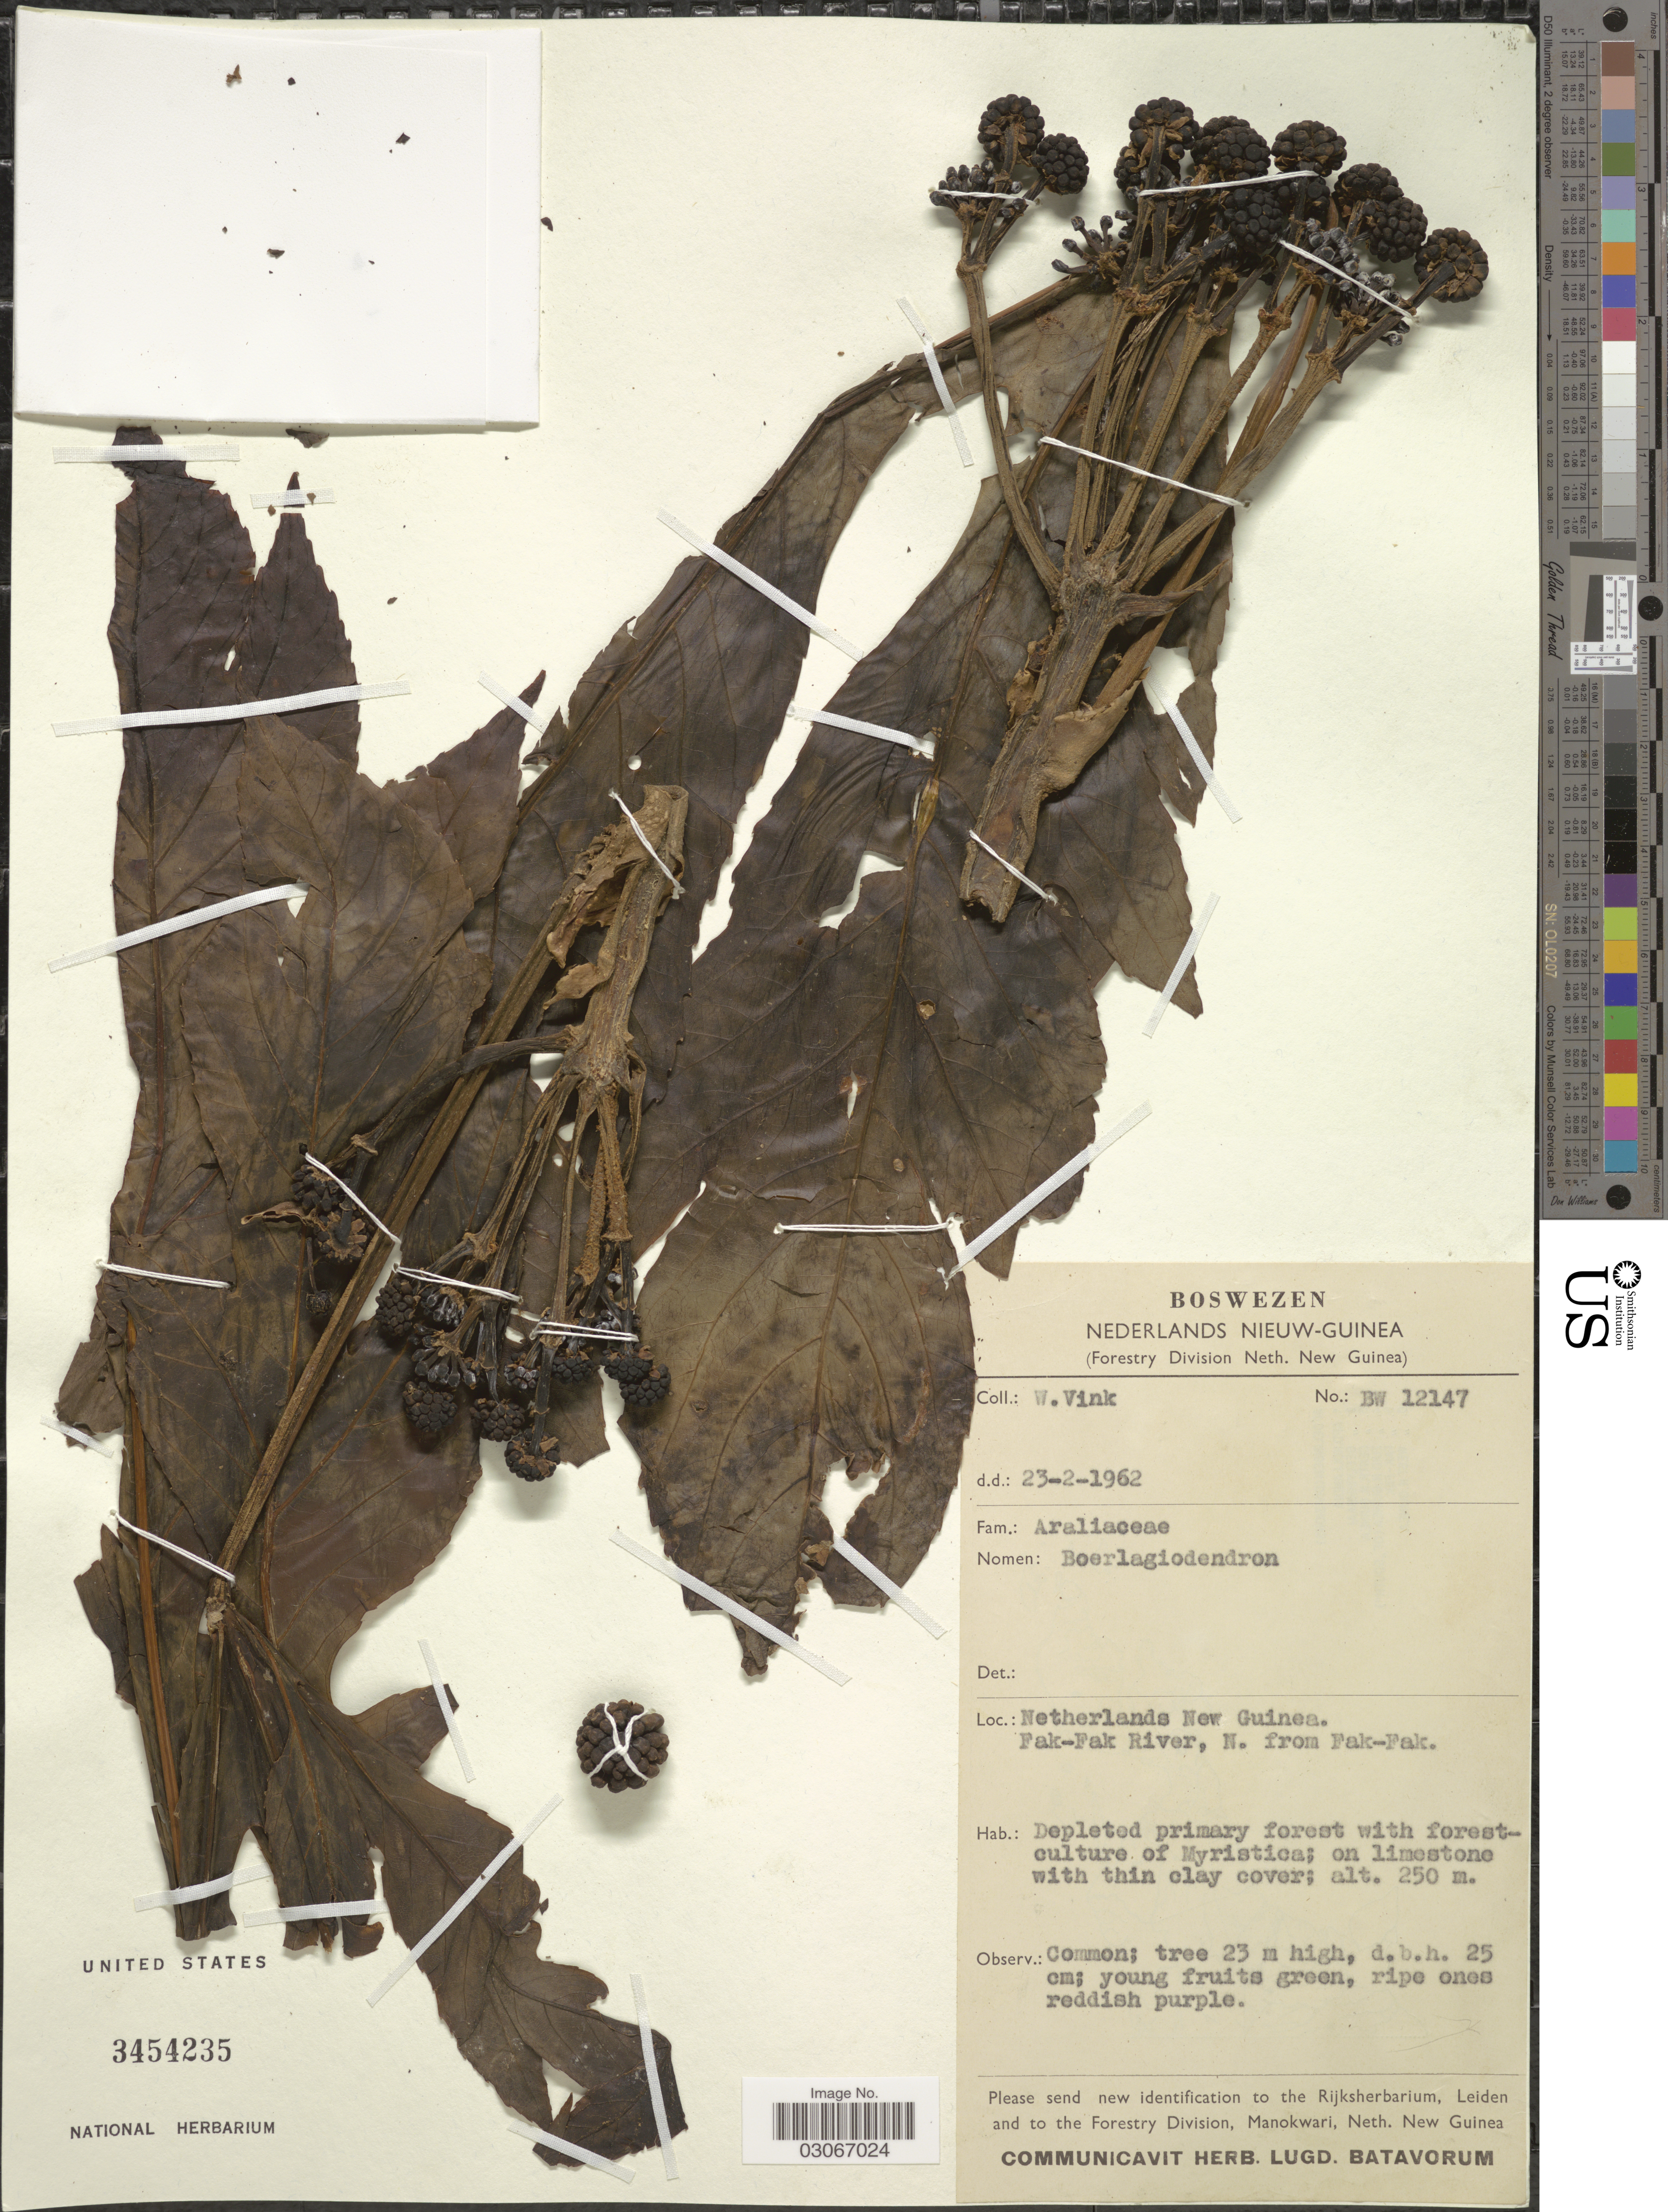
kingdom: Plantae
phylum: Tracheophyta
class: Magnoliopsida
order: Apiales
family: Araliaceae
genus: Boerlagiodendron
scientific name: Boerlagiodendron sp.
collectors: W. Vink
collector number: BW12147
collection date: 1962-02-23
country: Indonesia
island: New Guinea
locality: Netherlands New Guinea. Fak-Fak River, N. from Fak-Fak.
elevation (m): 250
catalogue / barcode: US 3454235